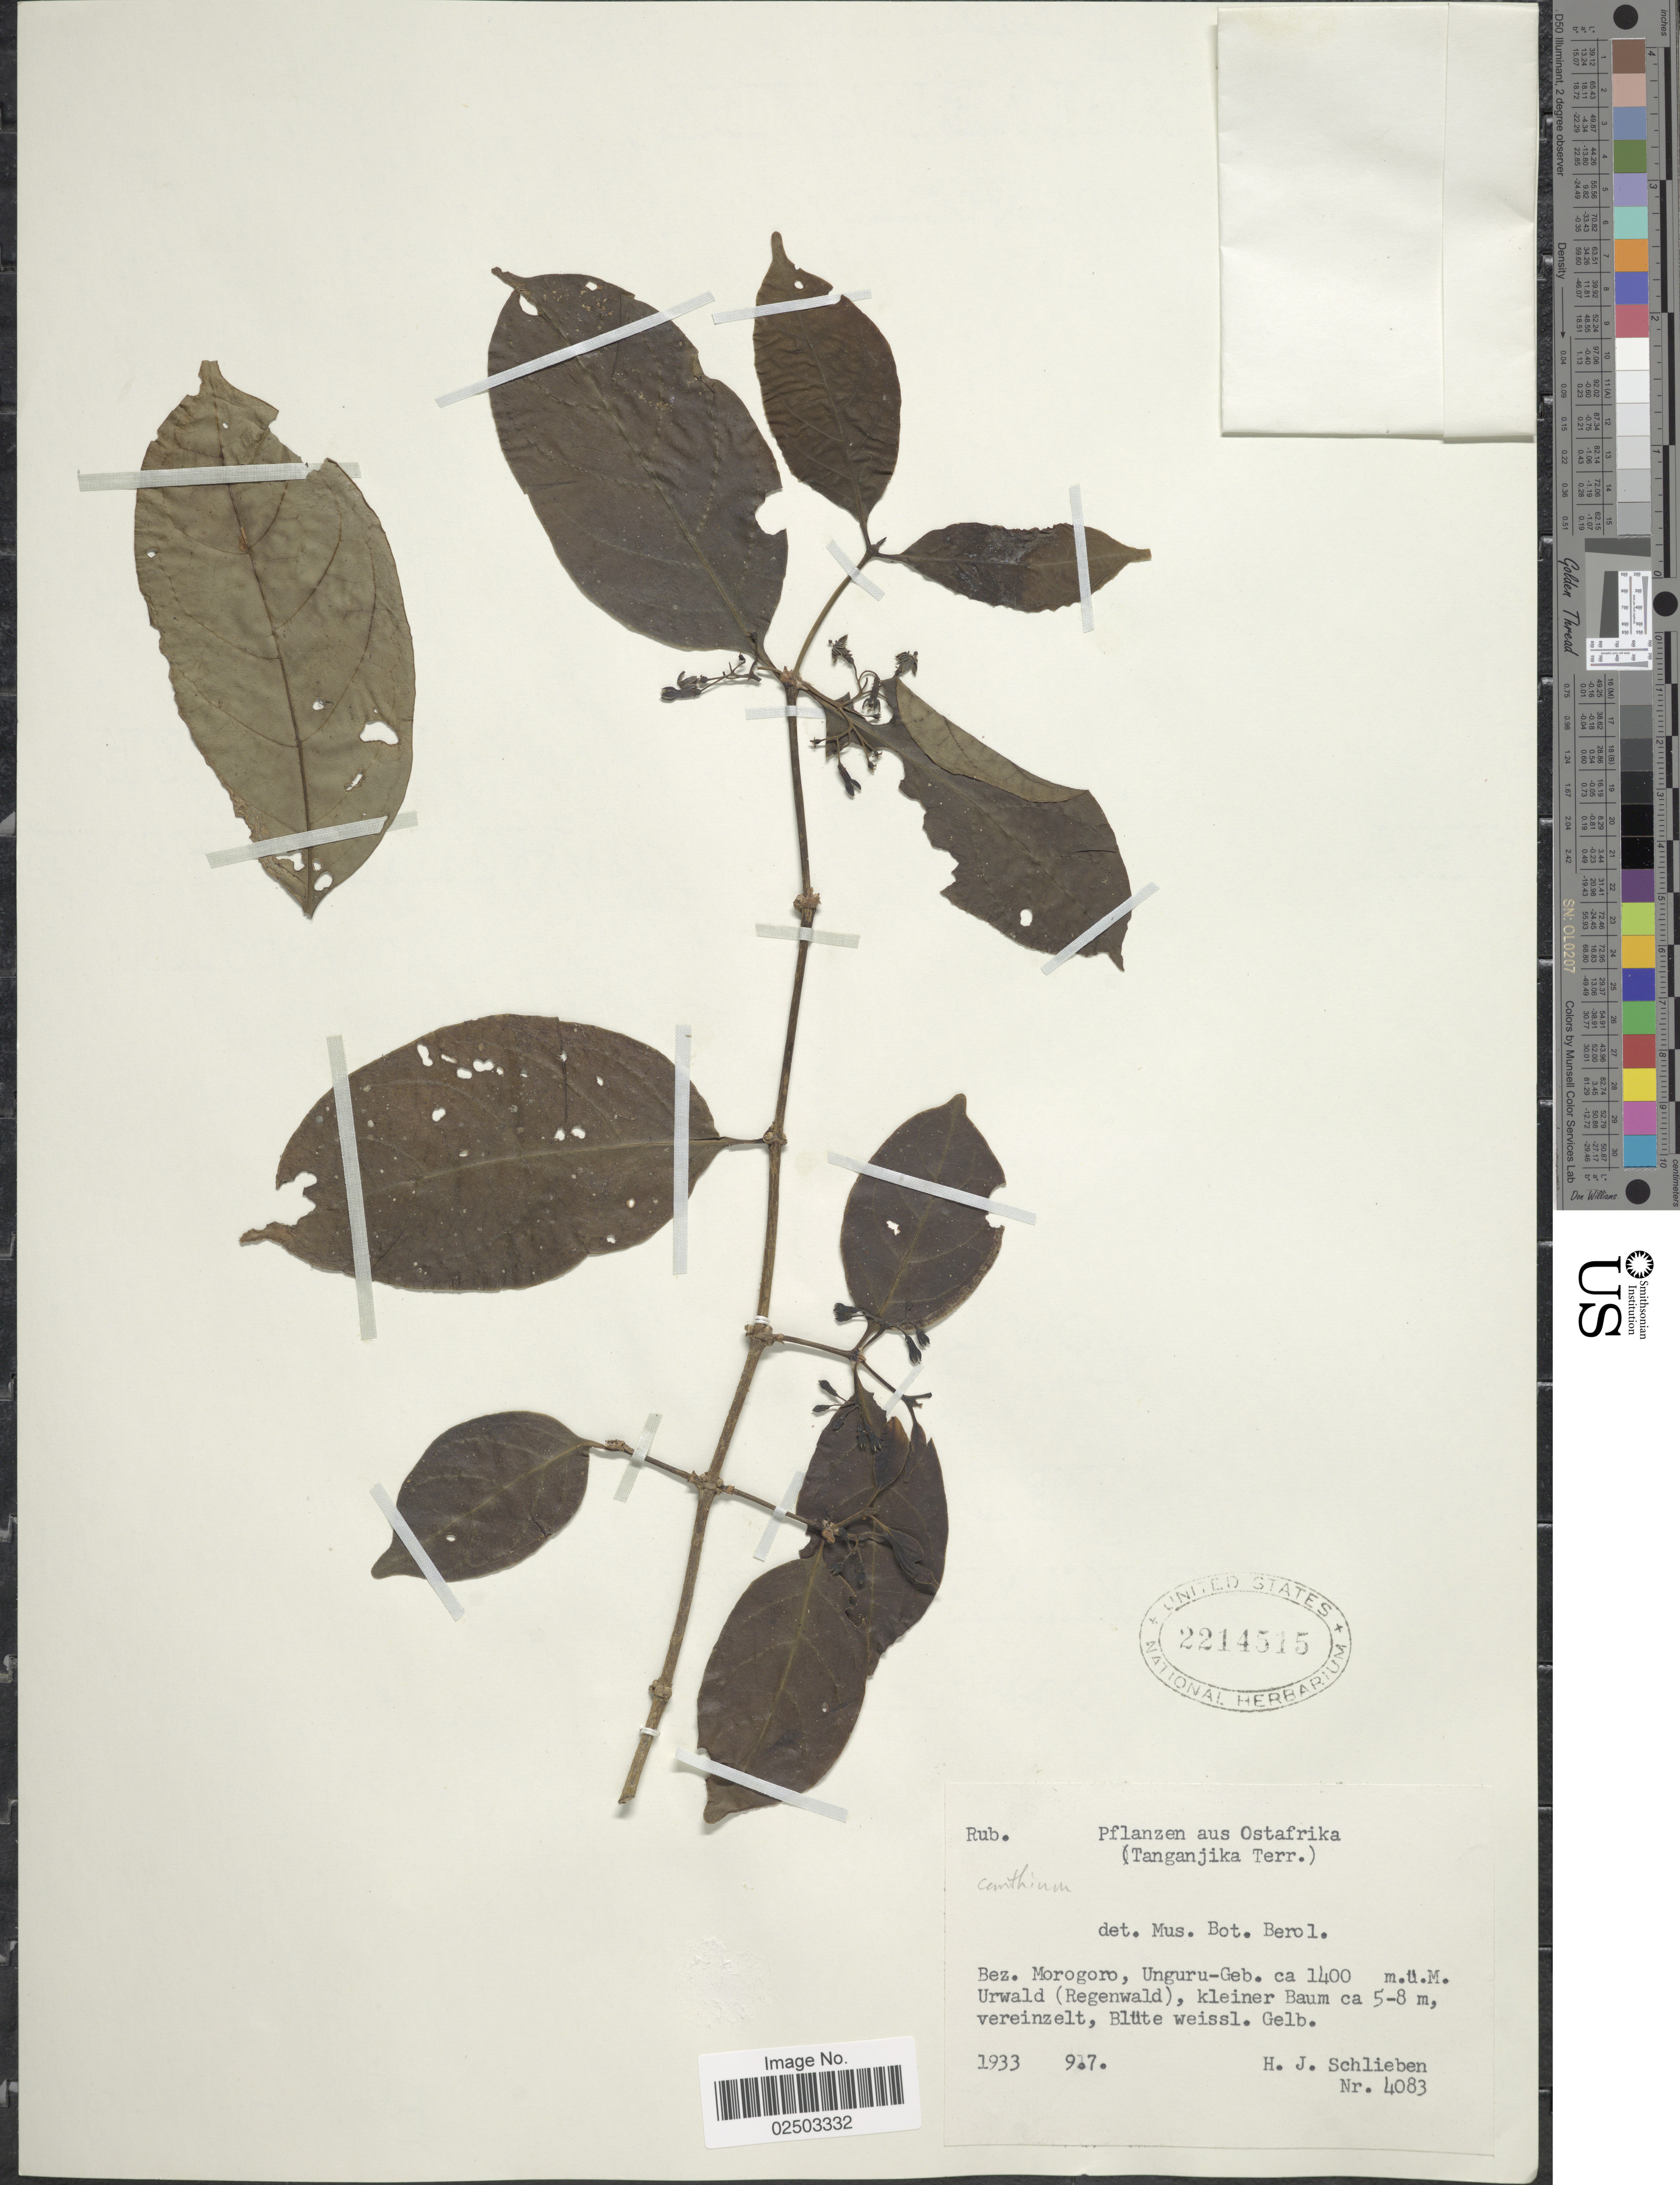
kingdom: Plantae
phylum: Tracheophyta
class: Magnoliopsida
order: Gentianales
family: Rubiaceae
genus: Bridsonia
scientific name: Bridsonia chamaedendrum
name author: (Kuntze) Verstraete & A.E. van Wyk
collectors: H. J. Schlieben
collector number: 4083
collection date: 1933-07-09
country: Tanzania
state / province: Morogoro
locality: Aus Ostafrika (Tanganjika Terr.), Bez. Morogoro, Unguru-geb., m.u.m. Urwald (Regenwald)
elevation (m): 1400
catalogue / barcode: US 2214515